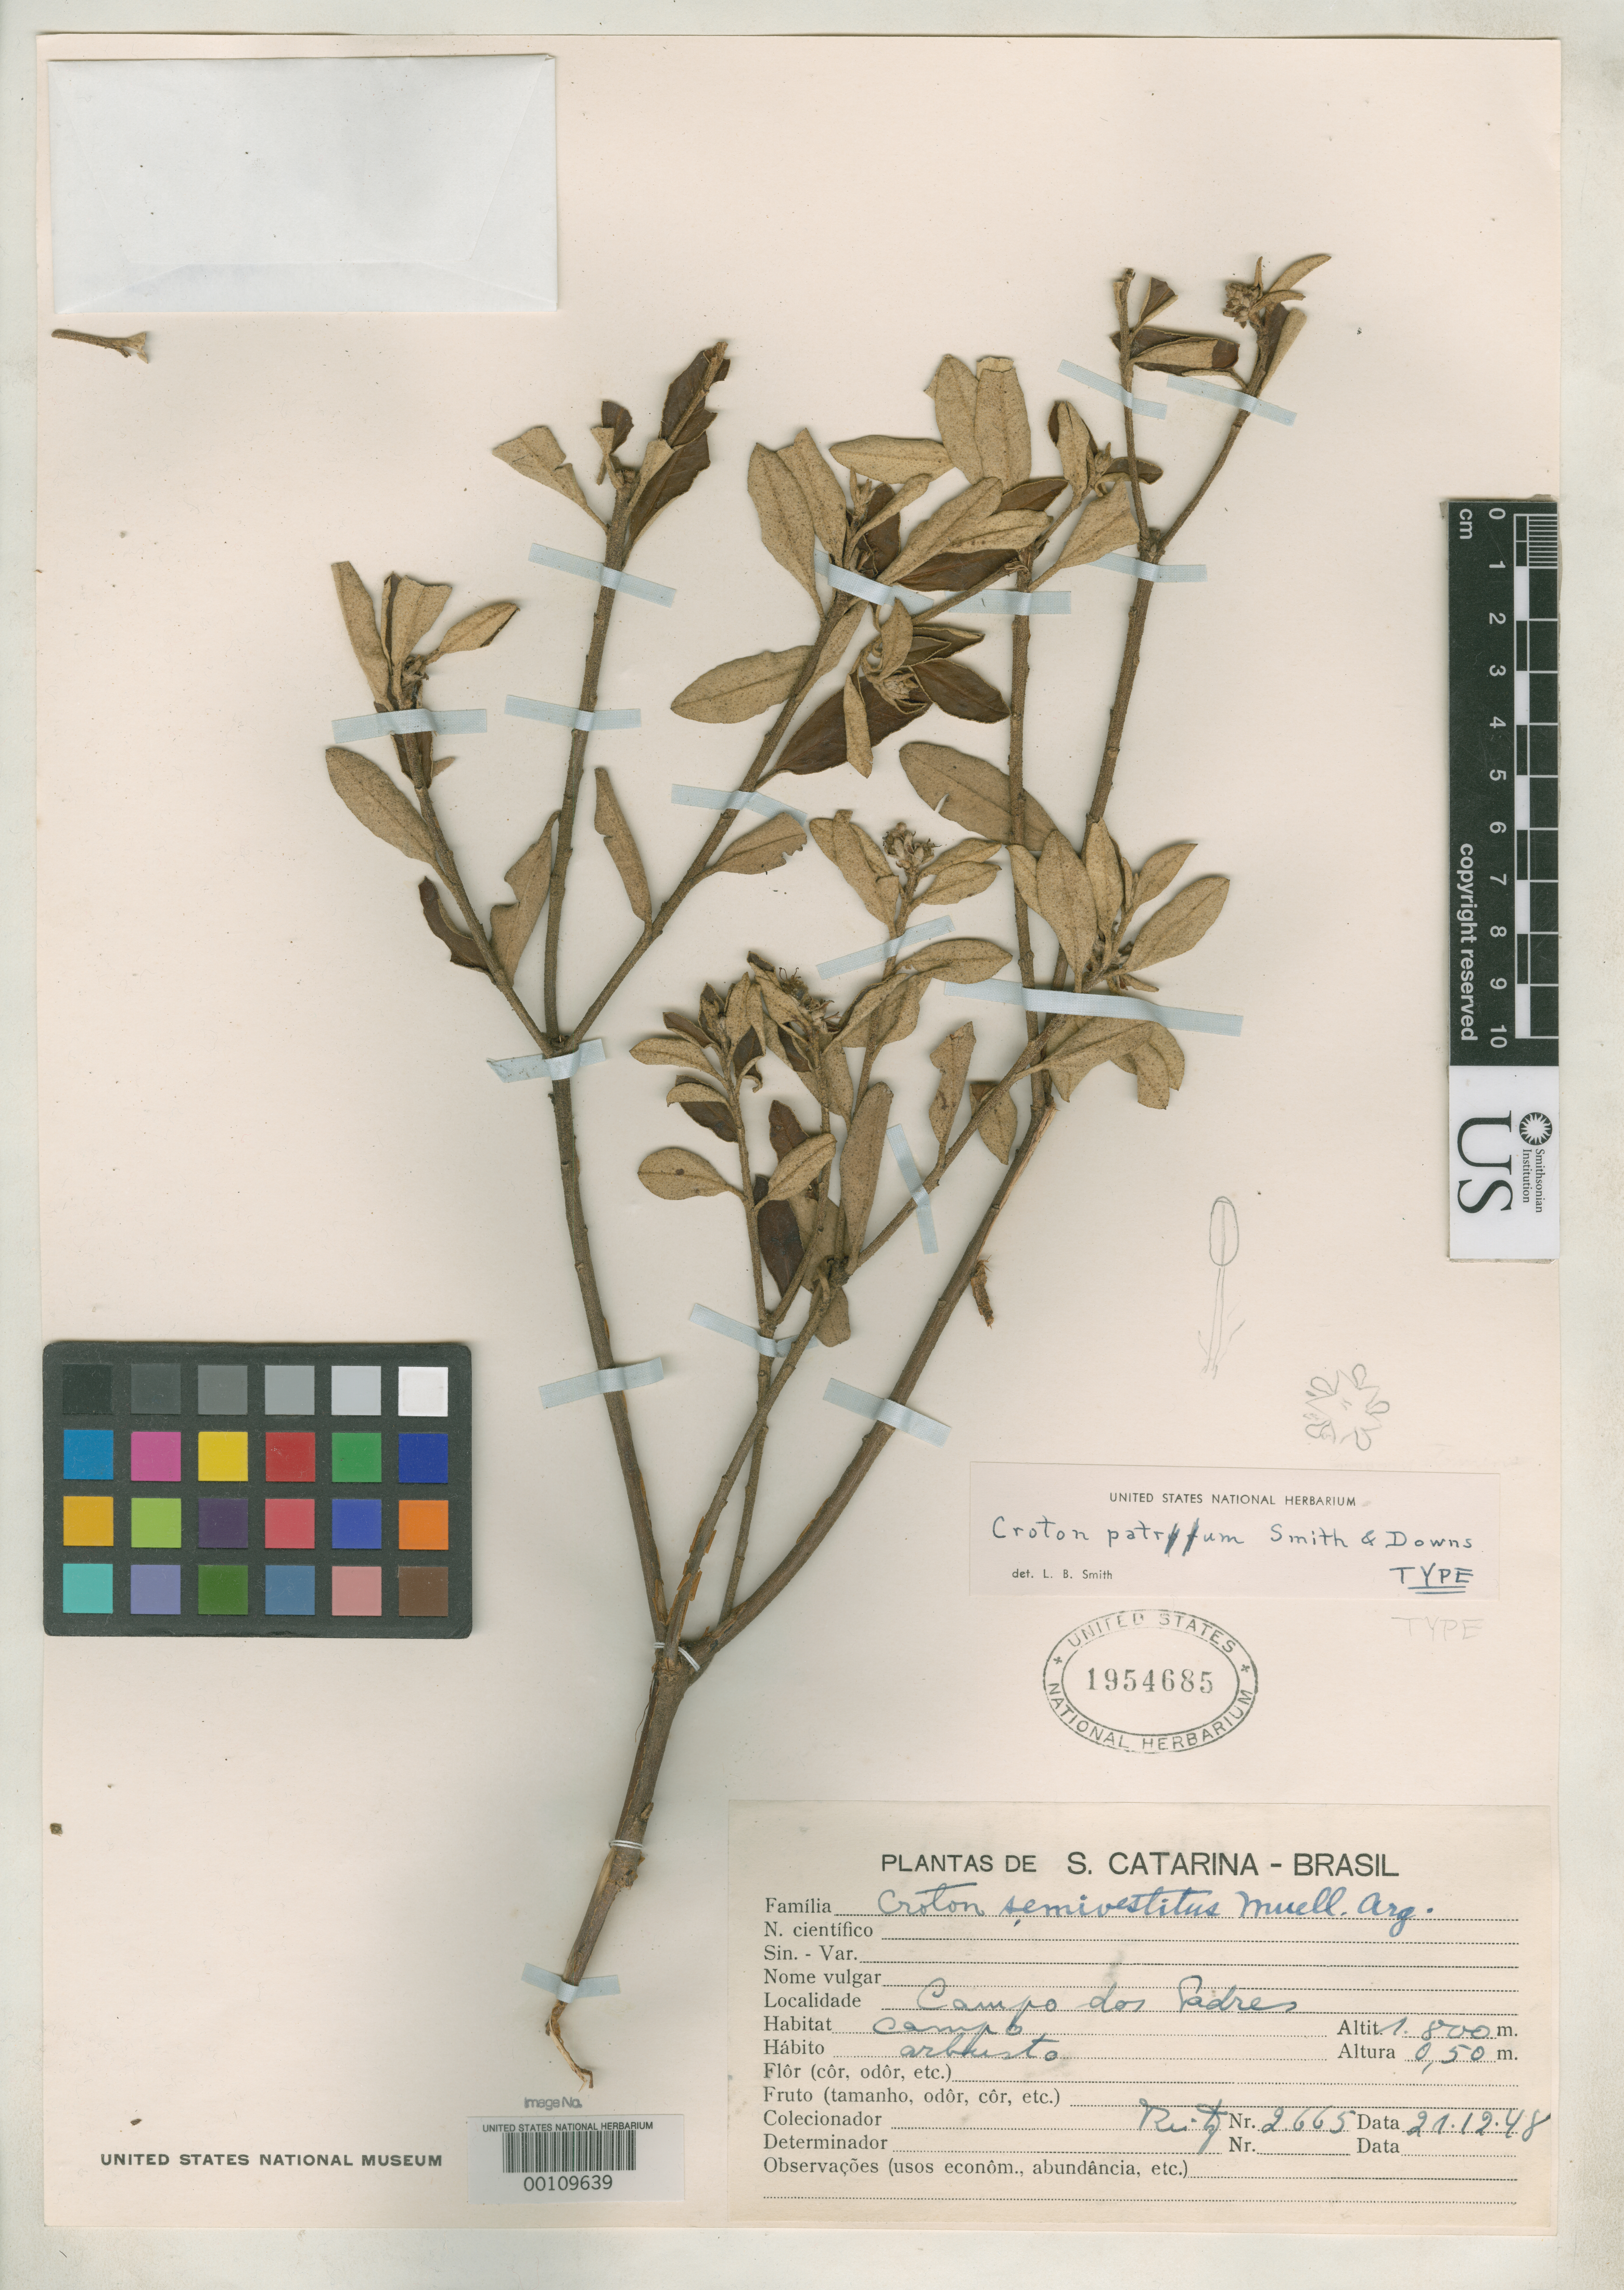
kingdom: Plantae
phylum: Tracheophyta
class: Magnoliopsida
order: Malpighiales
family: Euphorbiaceae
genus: Croton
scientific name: Croton patrum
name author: L.B. Sm. & Downs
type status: Holotype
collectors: R. Reitz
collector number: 2665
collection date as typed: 21 Dec 1948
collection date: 1948-12-21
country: Brazil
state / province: Santa Catarina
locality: Campo dos Padres.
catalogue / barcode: US 1954685